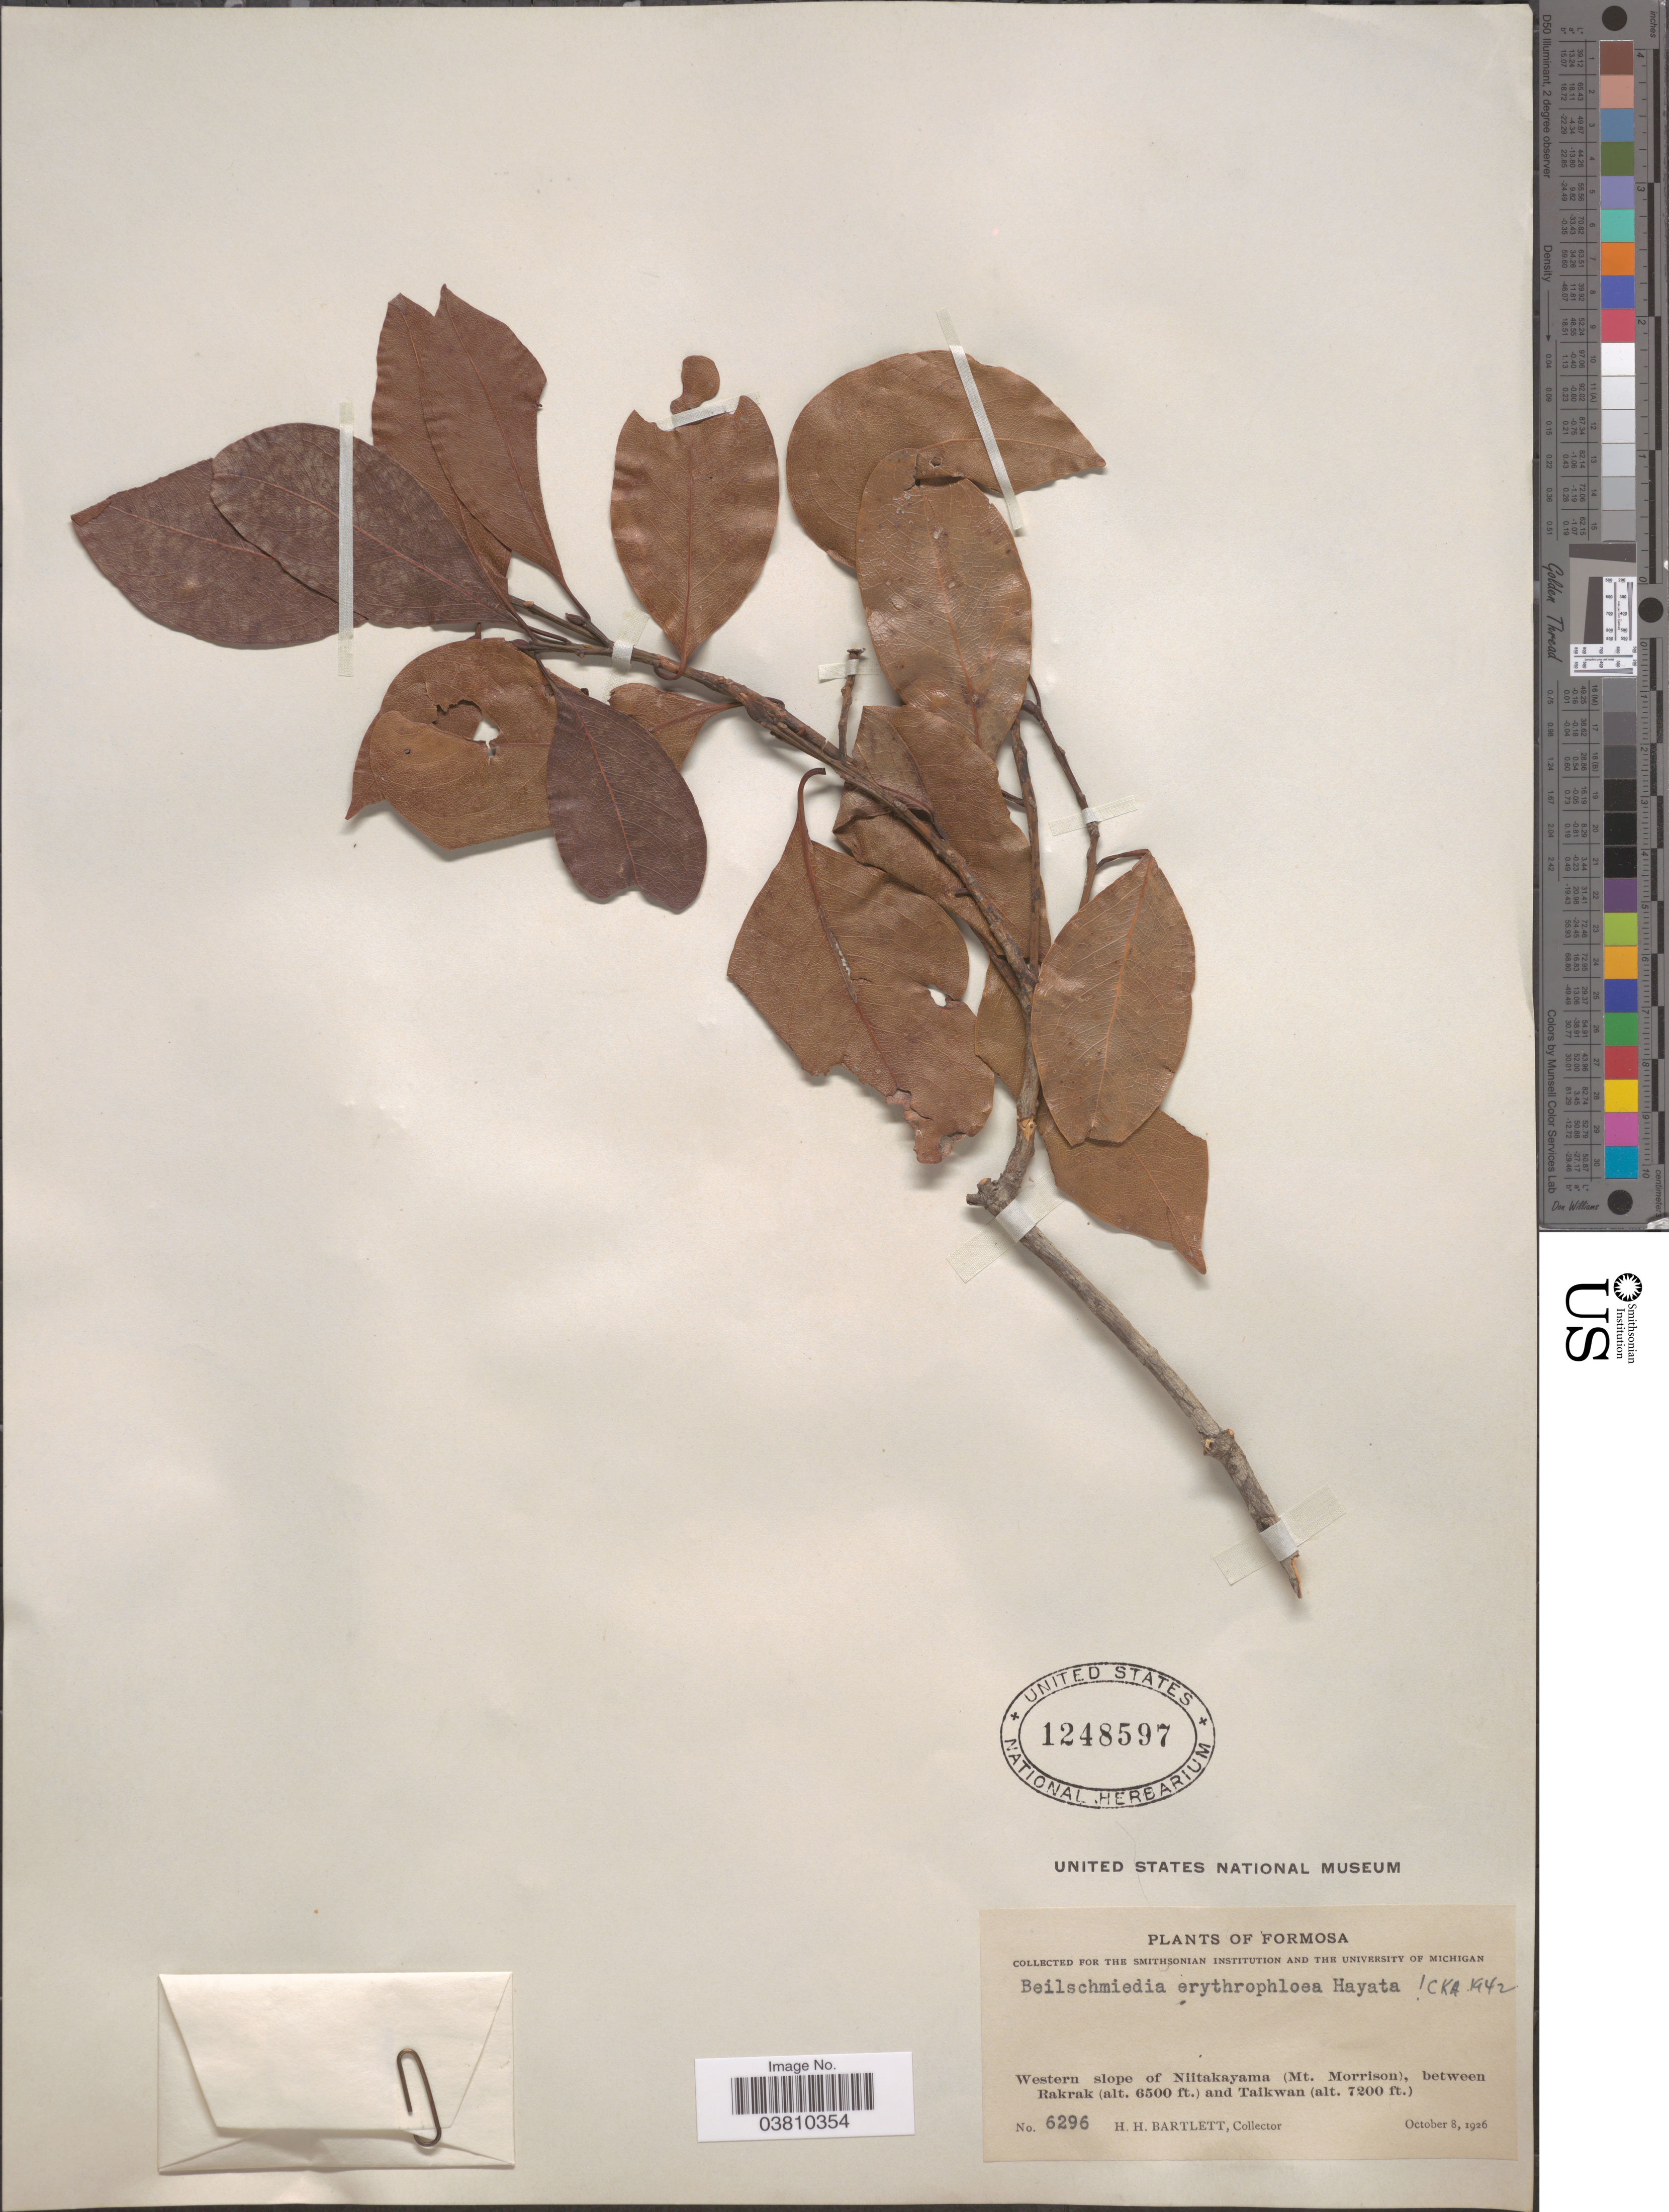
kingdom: Plantae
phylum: Tracheophyta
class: Magnoliopsida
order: Laurales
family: Lauraceae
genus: Beilschmiedia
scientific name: Beilschmiedia erithrophloia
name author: Hayata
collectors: H. H. Bartlett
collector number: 6296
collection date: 1926-10-08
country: Taiwan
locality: Formosa. Western slope of Niitakayama (Mt. Morrison), between Rakrak and Taikwan.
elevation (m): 1981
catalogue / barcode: US 1248597